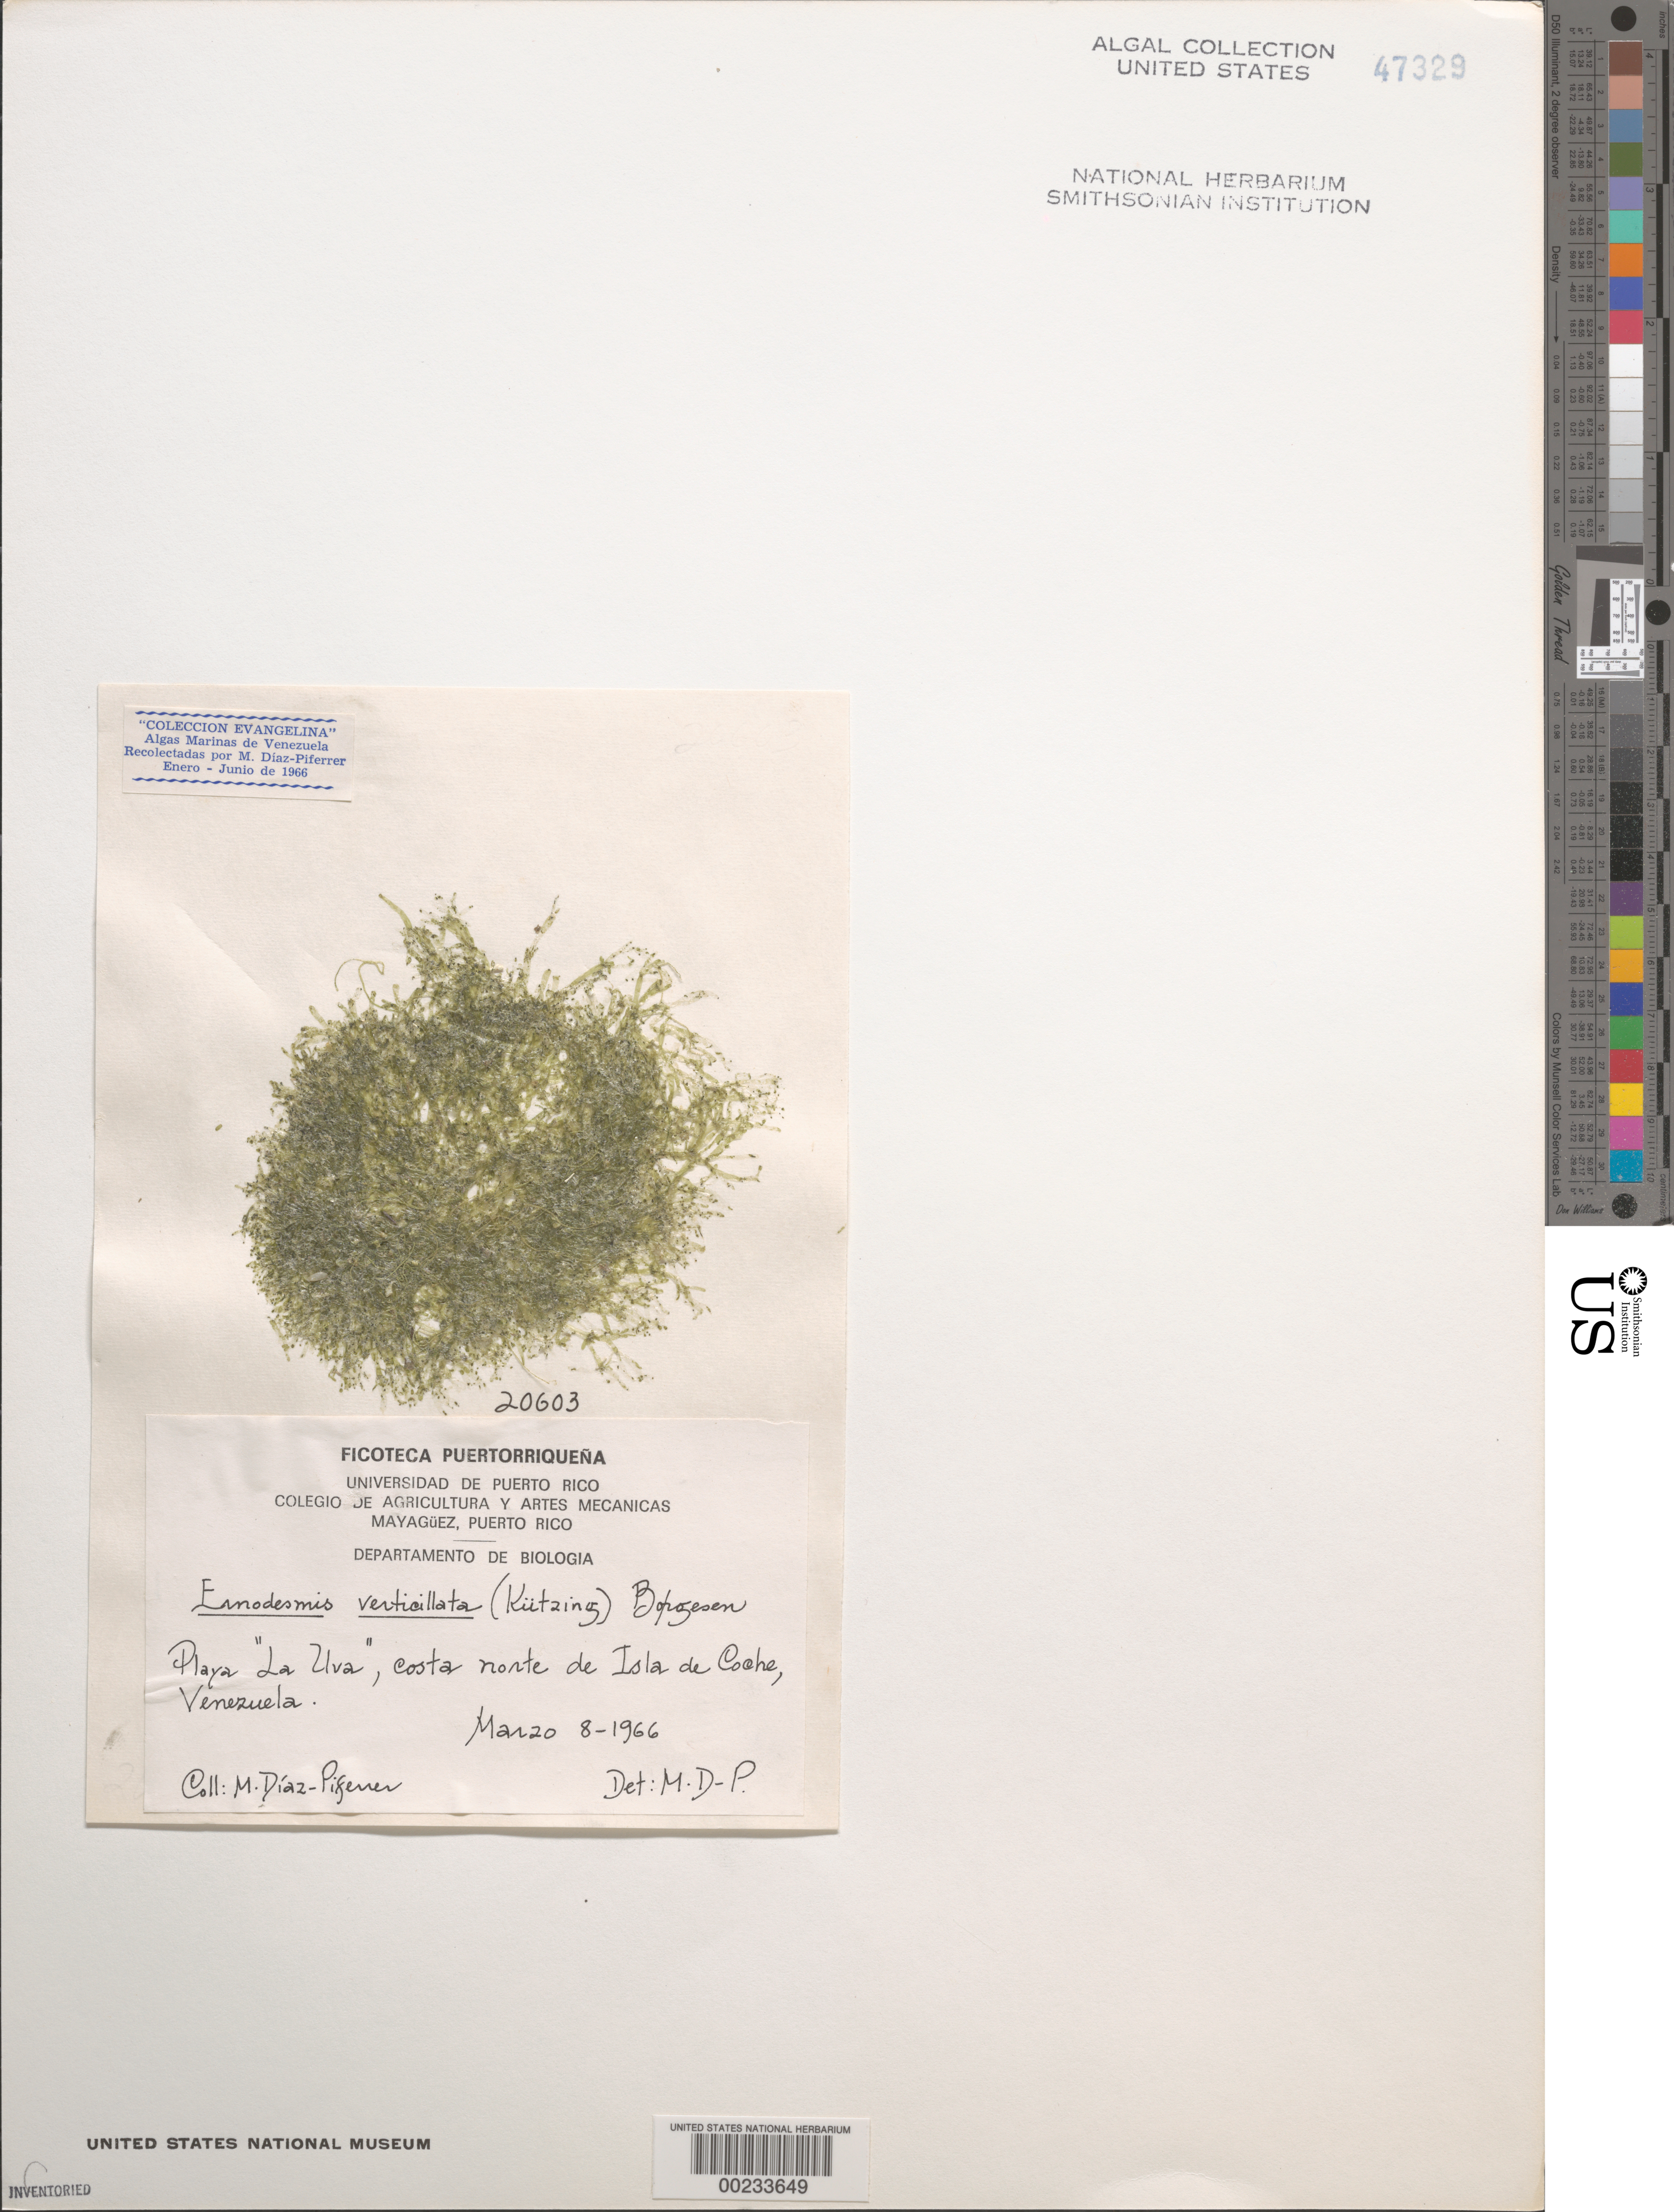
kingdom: Plantae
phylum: Chlorophyta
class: Ulvophyceae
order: Siphonocladales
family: Siphonocladaceae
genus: Ernodesmis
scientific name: Ernodesmis verticillata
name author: (Kütz.) Børgesen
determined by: Diaz-Piferrer, M.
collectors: M. Diaz-Piferrer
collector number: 20603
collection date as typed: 08 Mar 1966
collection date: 1966-03-08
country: Venezuela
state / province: Nueva Esparta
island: Coche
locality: Playa La Uva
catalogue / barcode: US 47329